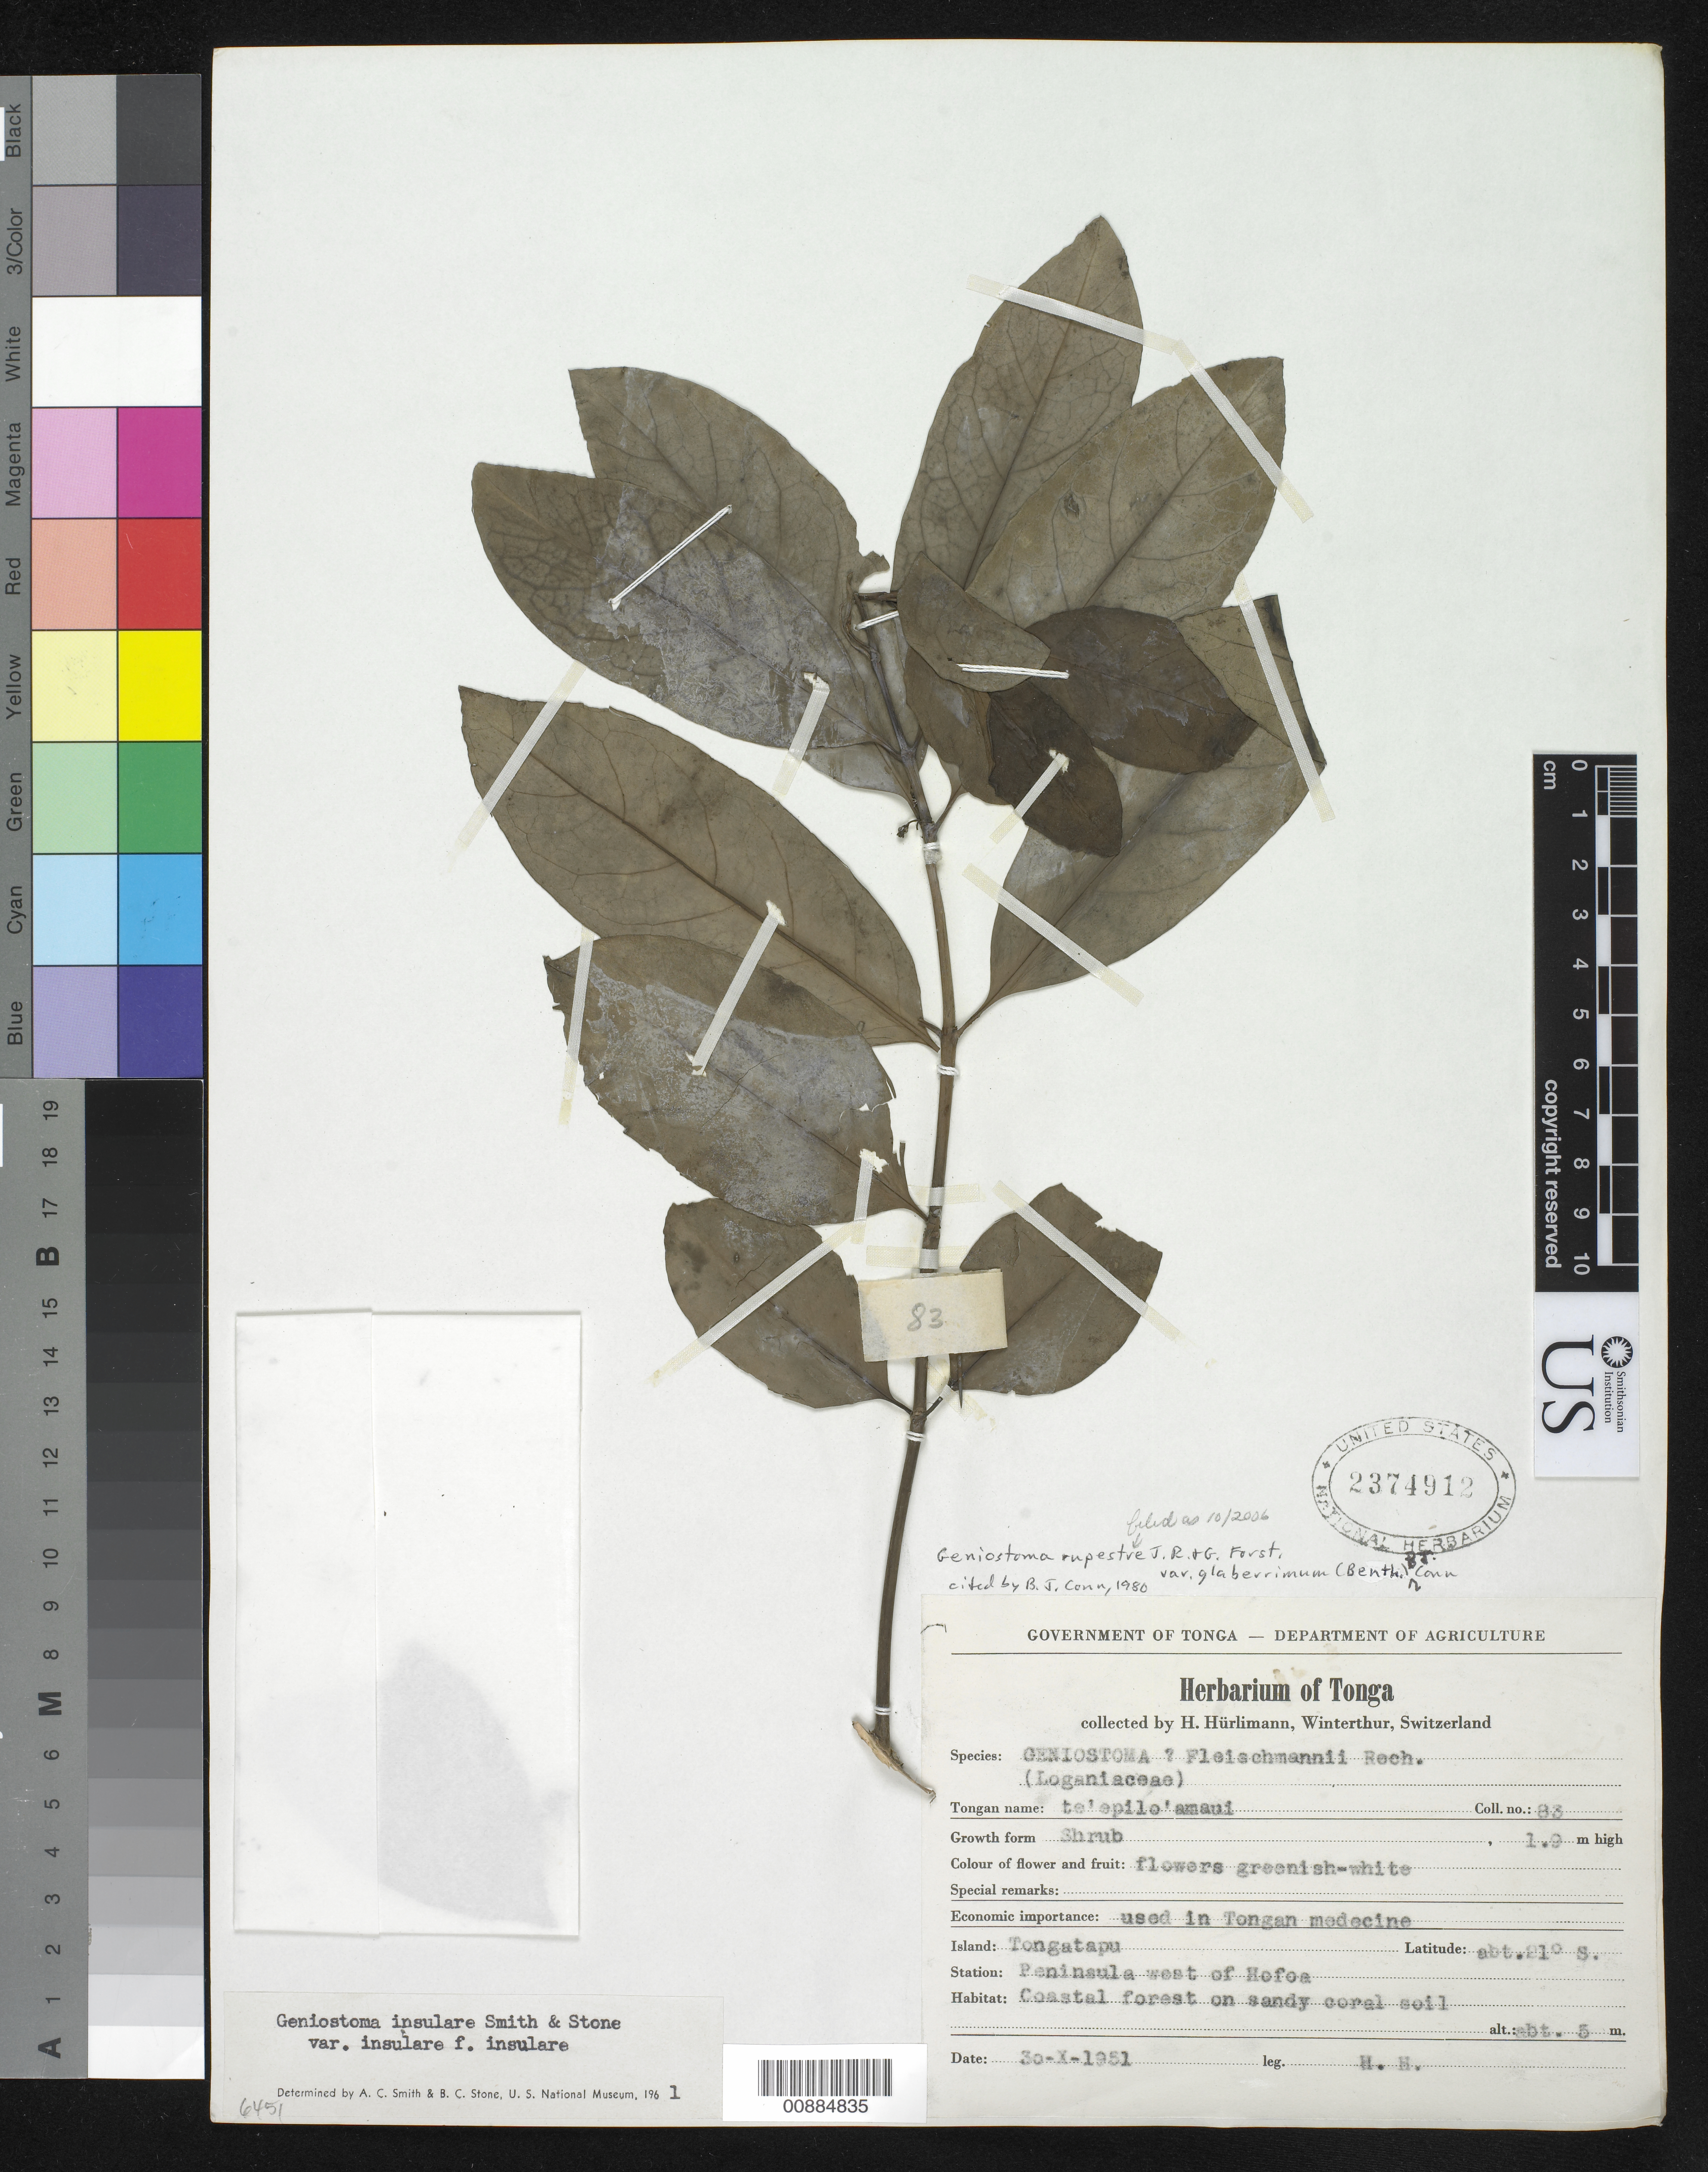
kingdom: Plantae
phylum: Tracheophyta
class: Magnoliopsida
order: Gentianales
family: Loganiaceae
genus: Geniostoma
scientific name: Geniostoma rupestre var. glaberrimum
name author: J.R. Forst. & G. Forst.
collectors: H. Hürlimann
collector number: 83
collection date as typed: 30 Oct 1951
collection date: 1951-10-30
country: Tonga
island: Tongatapu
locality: Peninsula W of Hofoa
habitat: Coastal forest on sandy coral soil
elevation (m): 5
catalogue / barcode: US 2374912